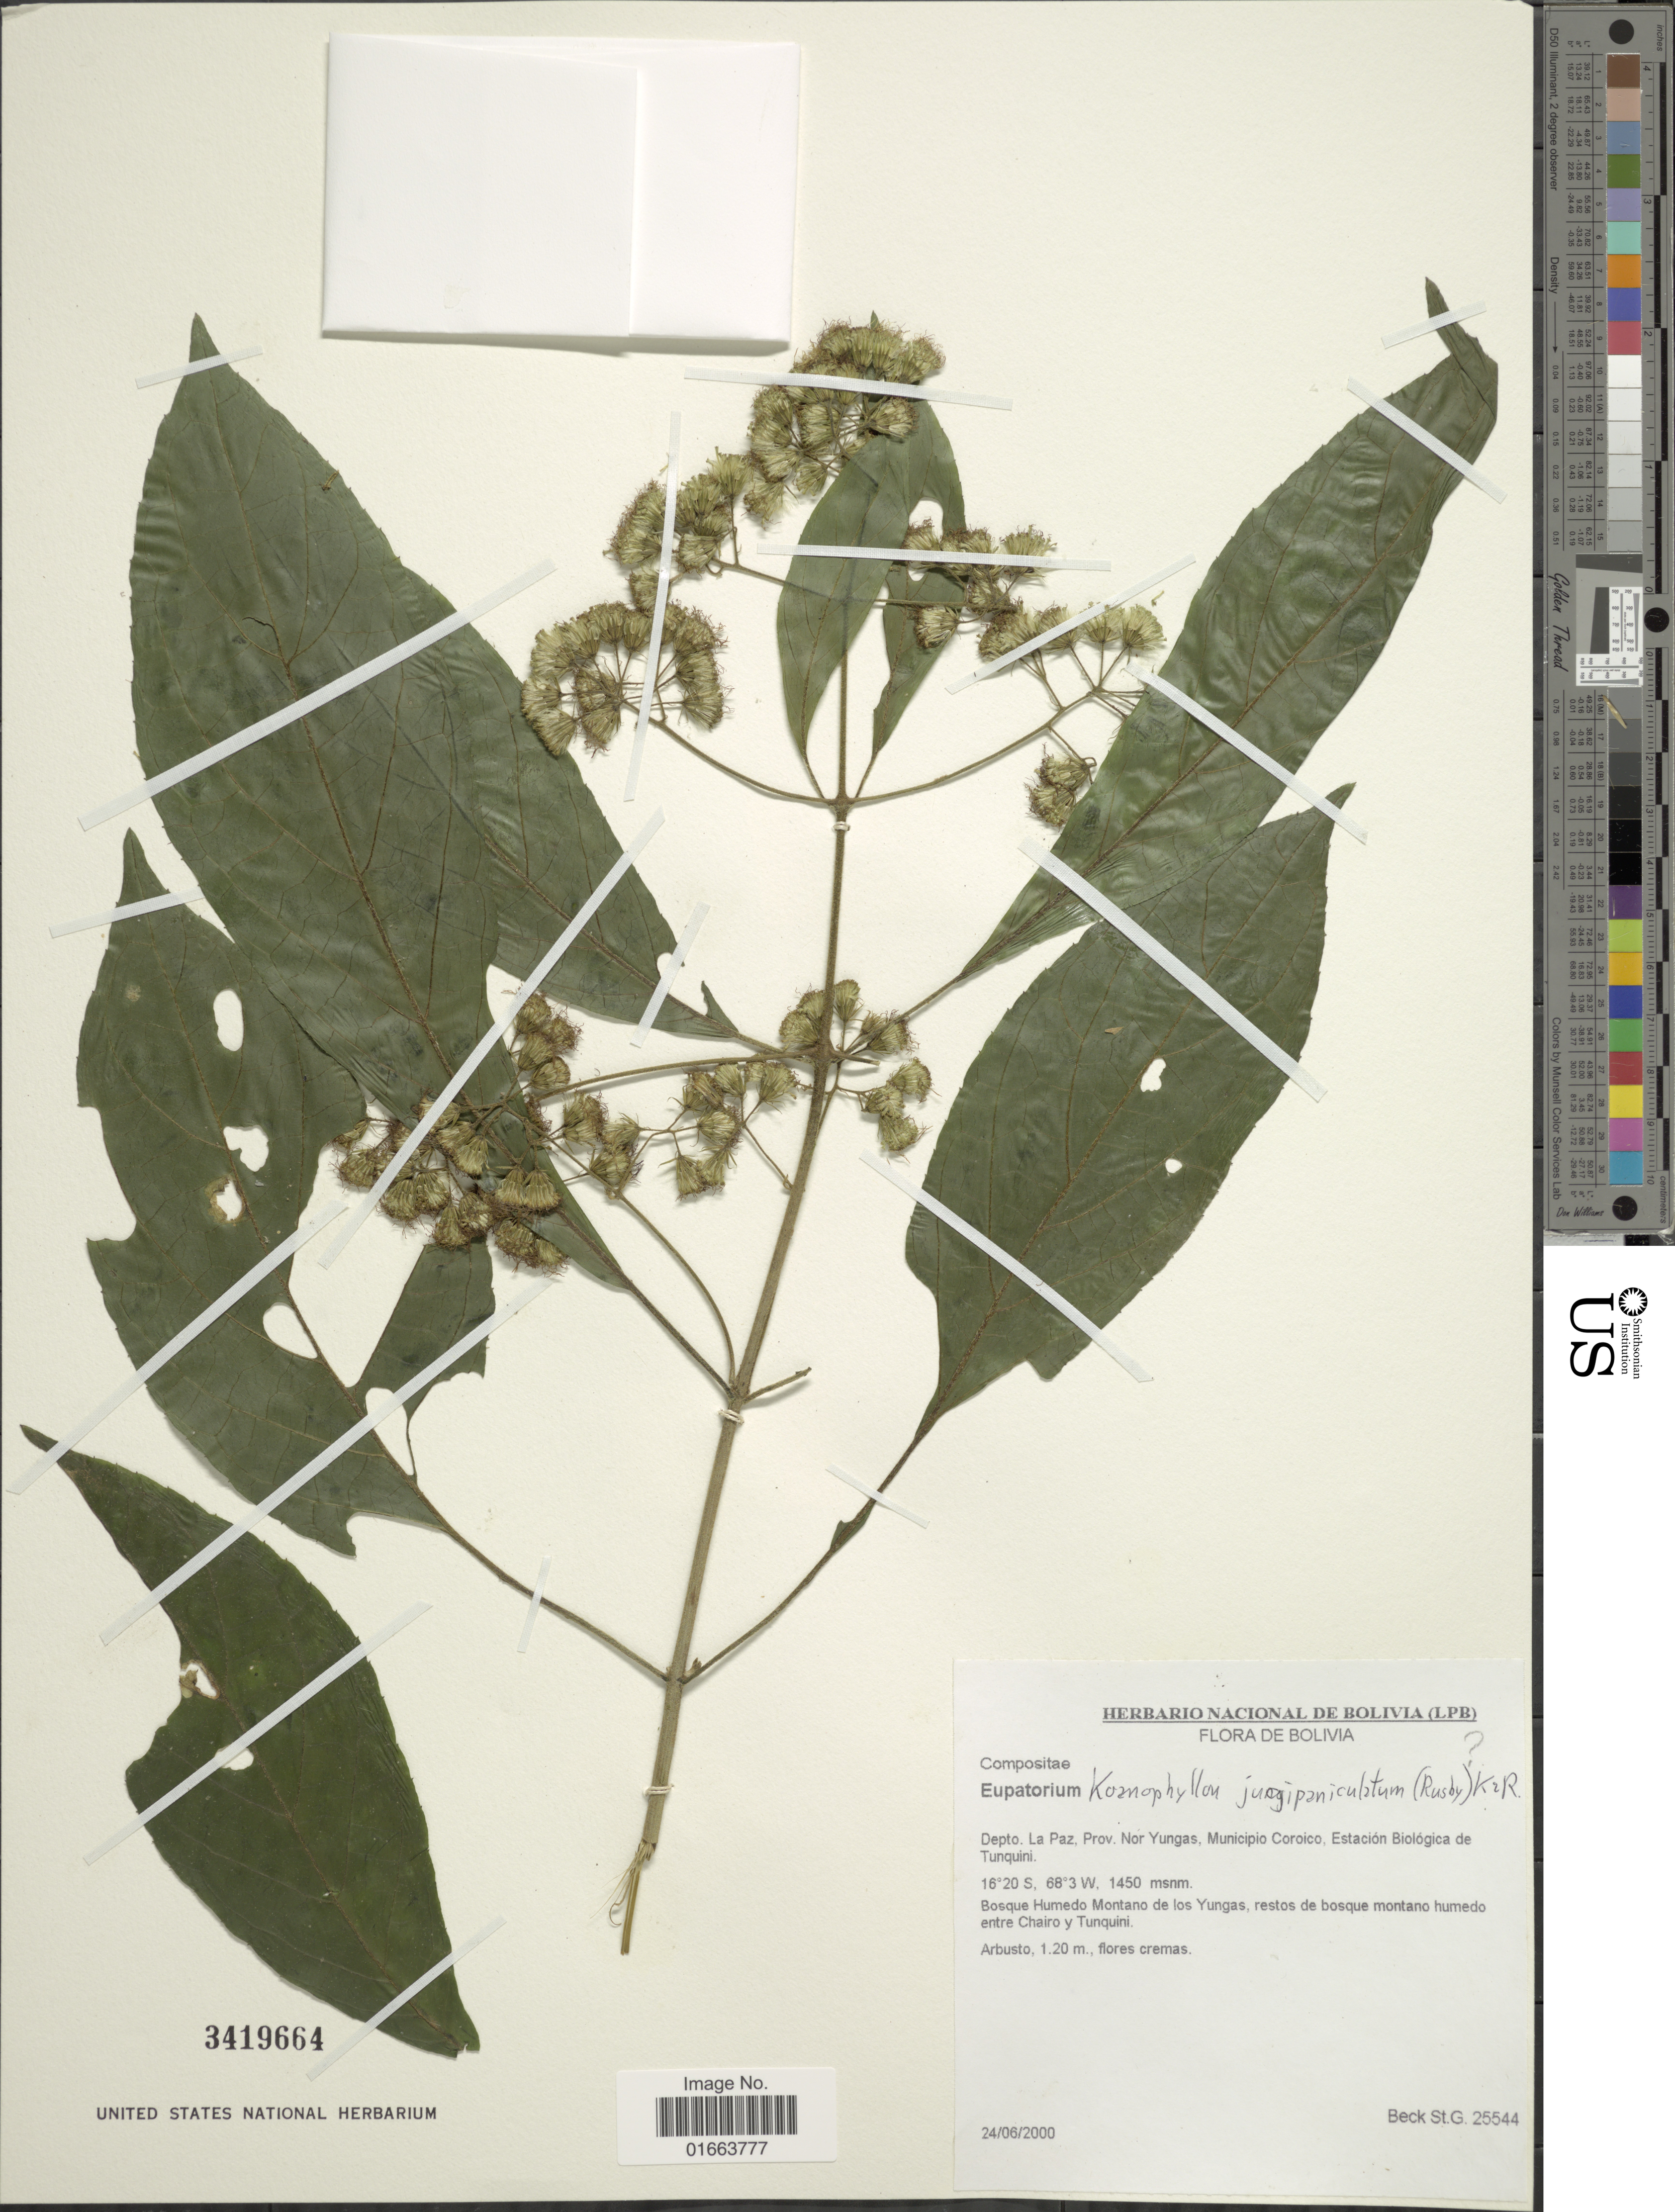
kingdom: Plantae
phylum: Tracheophyta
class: Magnoliopsida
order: Asterales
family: Asteraceae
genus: Koanophyllon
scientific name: Koanophyllon jugipaniculatum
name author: (Rusby) R.M. King & H. Rob.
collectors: S. G. Beck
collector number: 25544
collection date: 2000-06-24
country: Bolivia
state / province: La Paz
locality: Prov. Nor Yungas, Municipio Coroico, Estación Biológica de Tunquini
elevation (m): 1450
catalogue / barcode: US 3419664